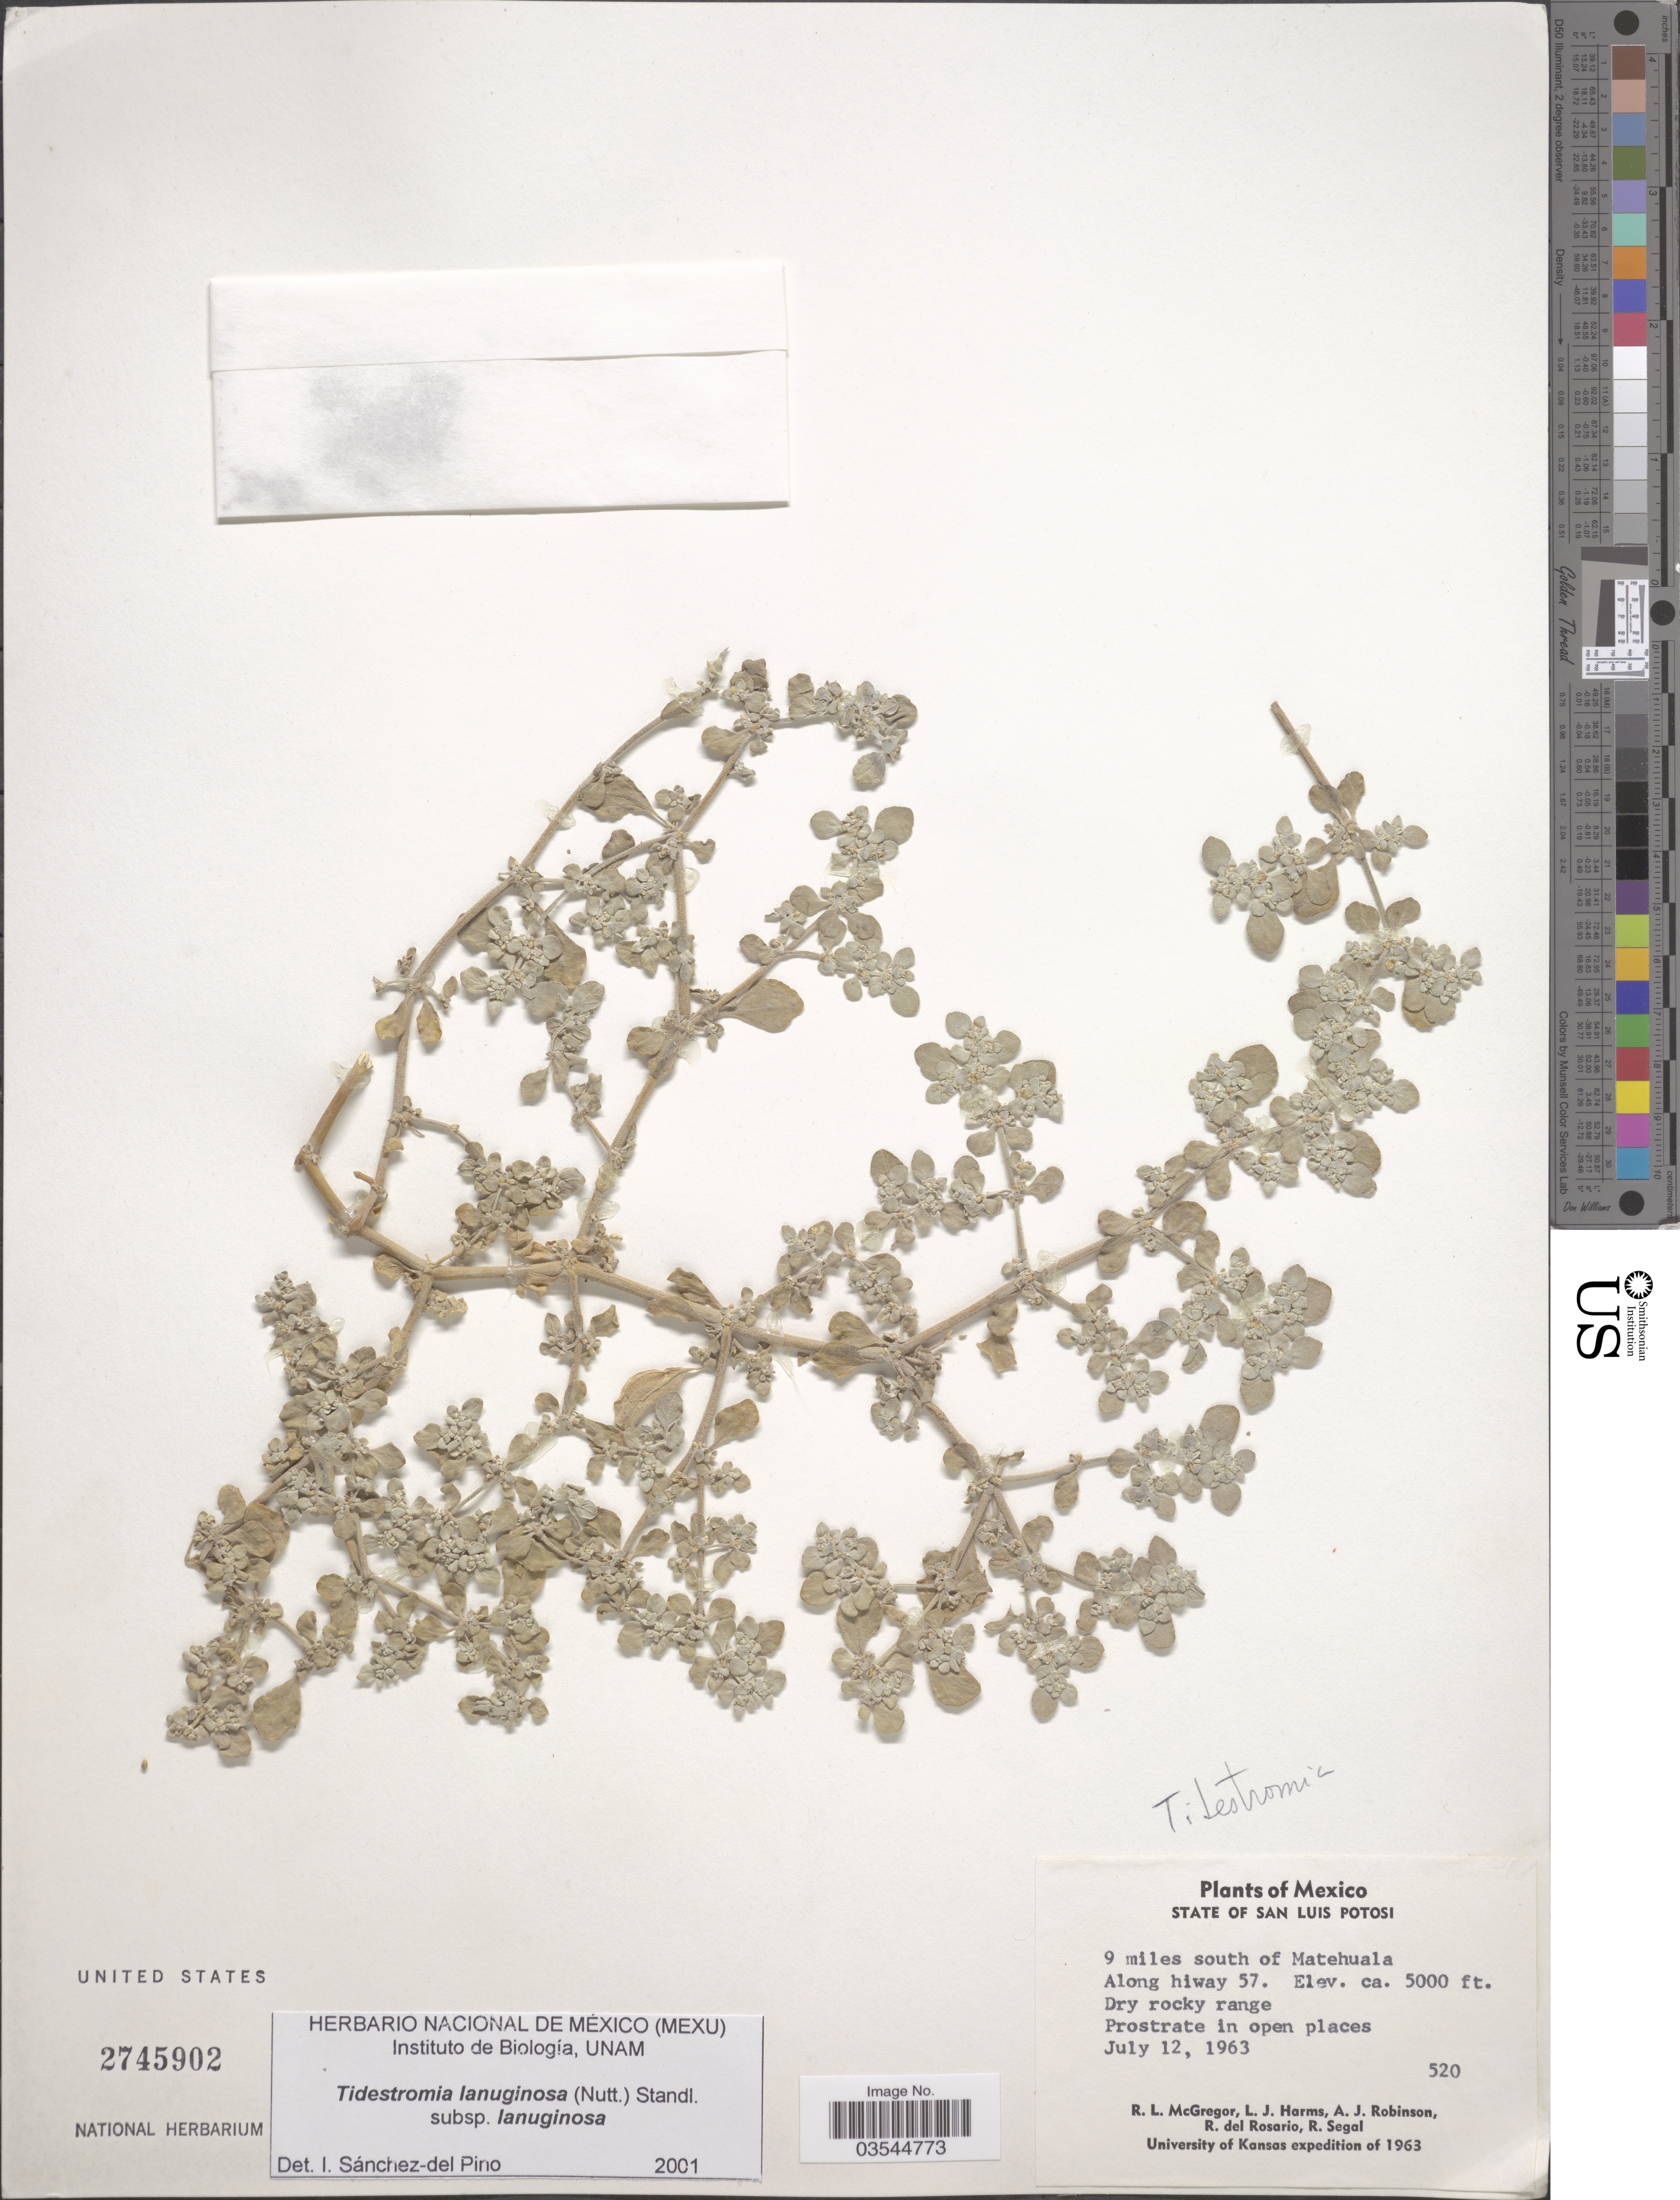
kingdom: Plantae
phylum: Tracheophyta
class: Magnoliopsida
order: Caryophyllales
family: Amaranthaceae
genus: Tidestromia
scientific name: Tidestromia lanuginosa subsp. lanuginosa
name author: (Nutt.) Standl.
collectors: R. McGregor, L. Harms, A. J. Robinson, R. del Rosario & R. Segal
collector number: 520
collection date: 1963-07-12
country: Mexico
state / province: San Luis Potosí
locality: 9 miles south of Matehuala. Along hiway 57.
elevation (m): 1524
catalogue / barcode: US 2745902